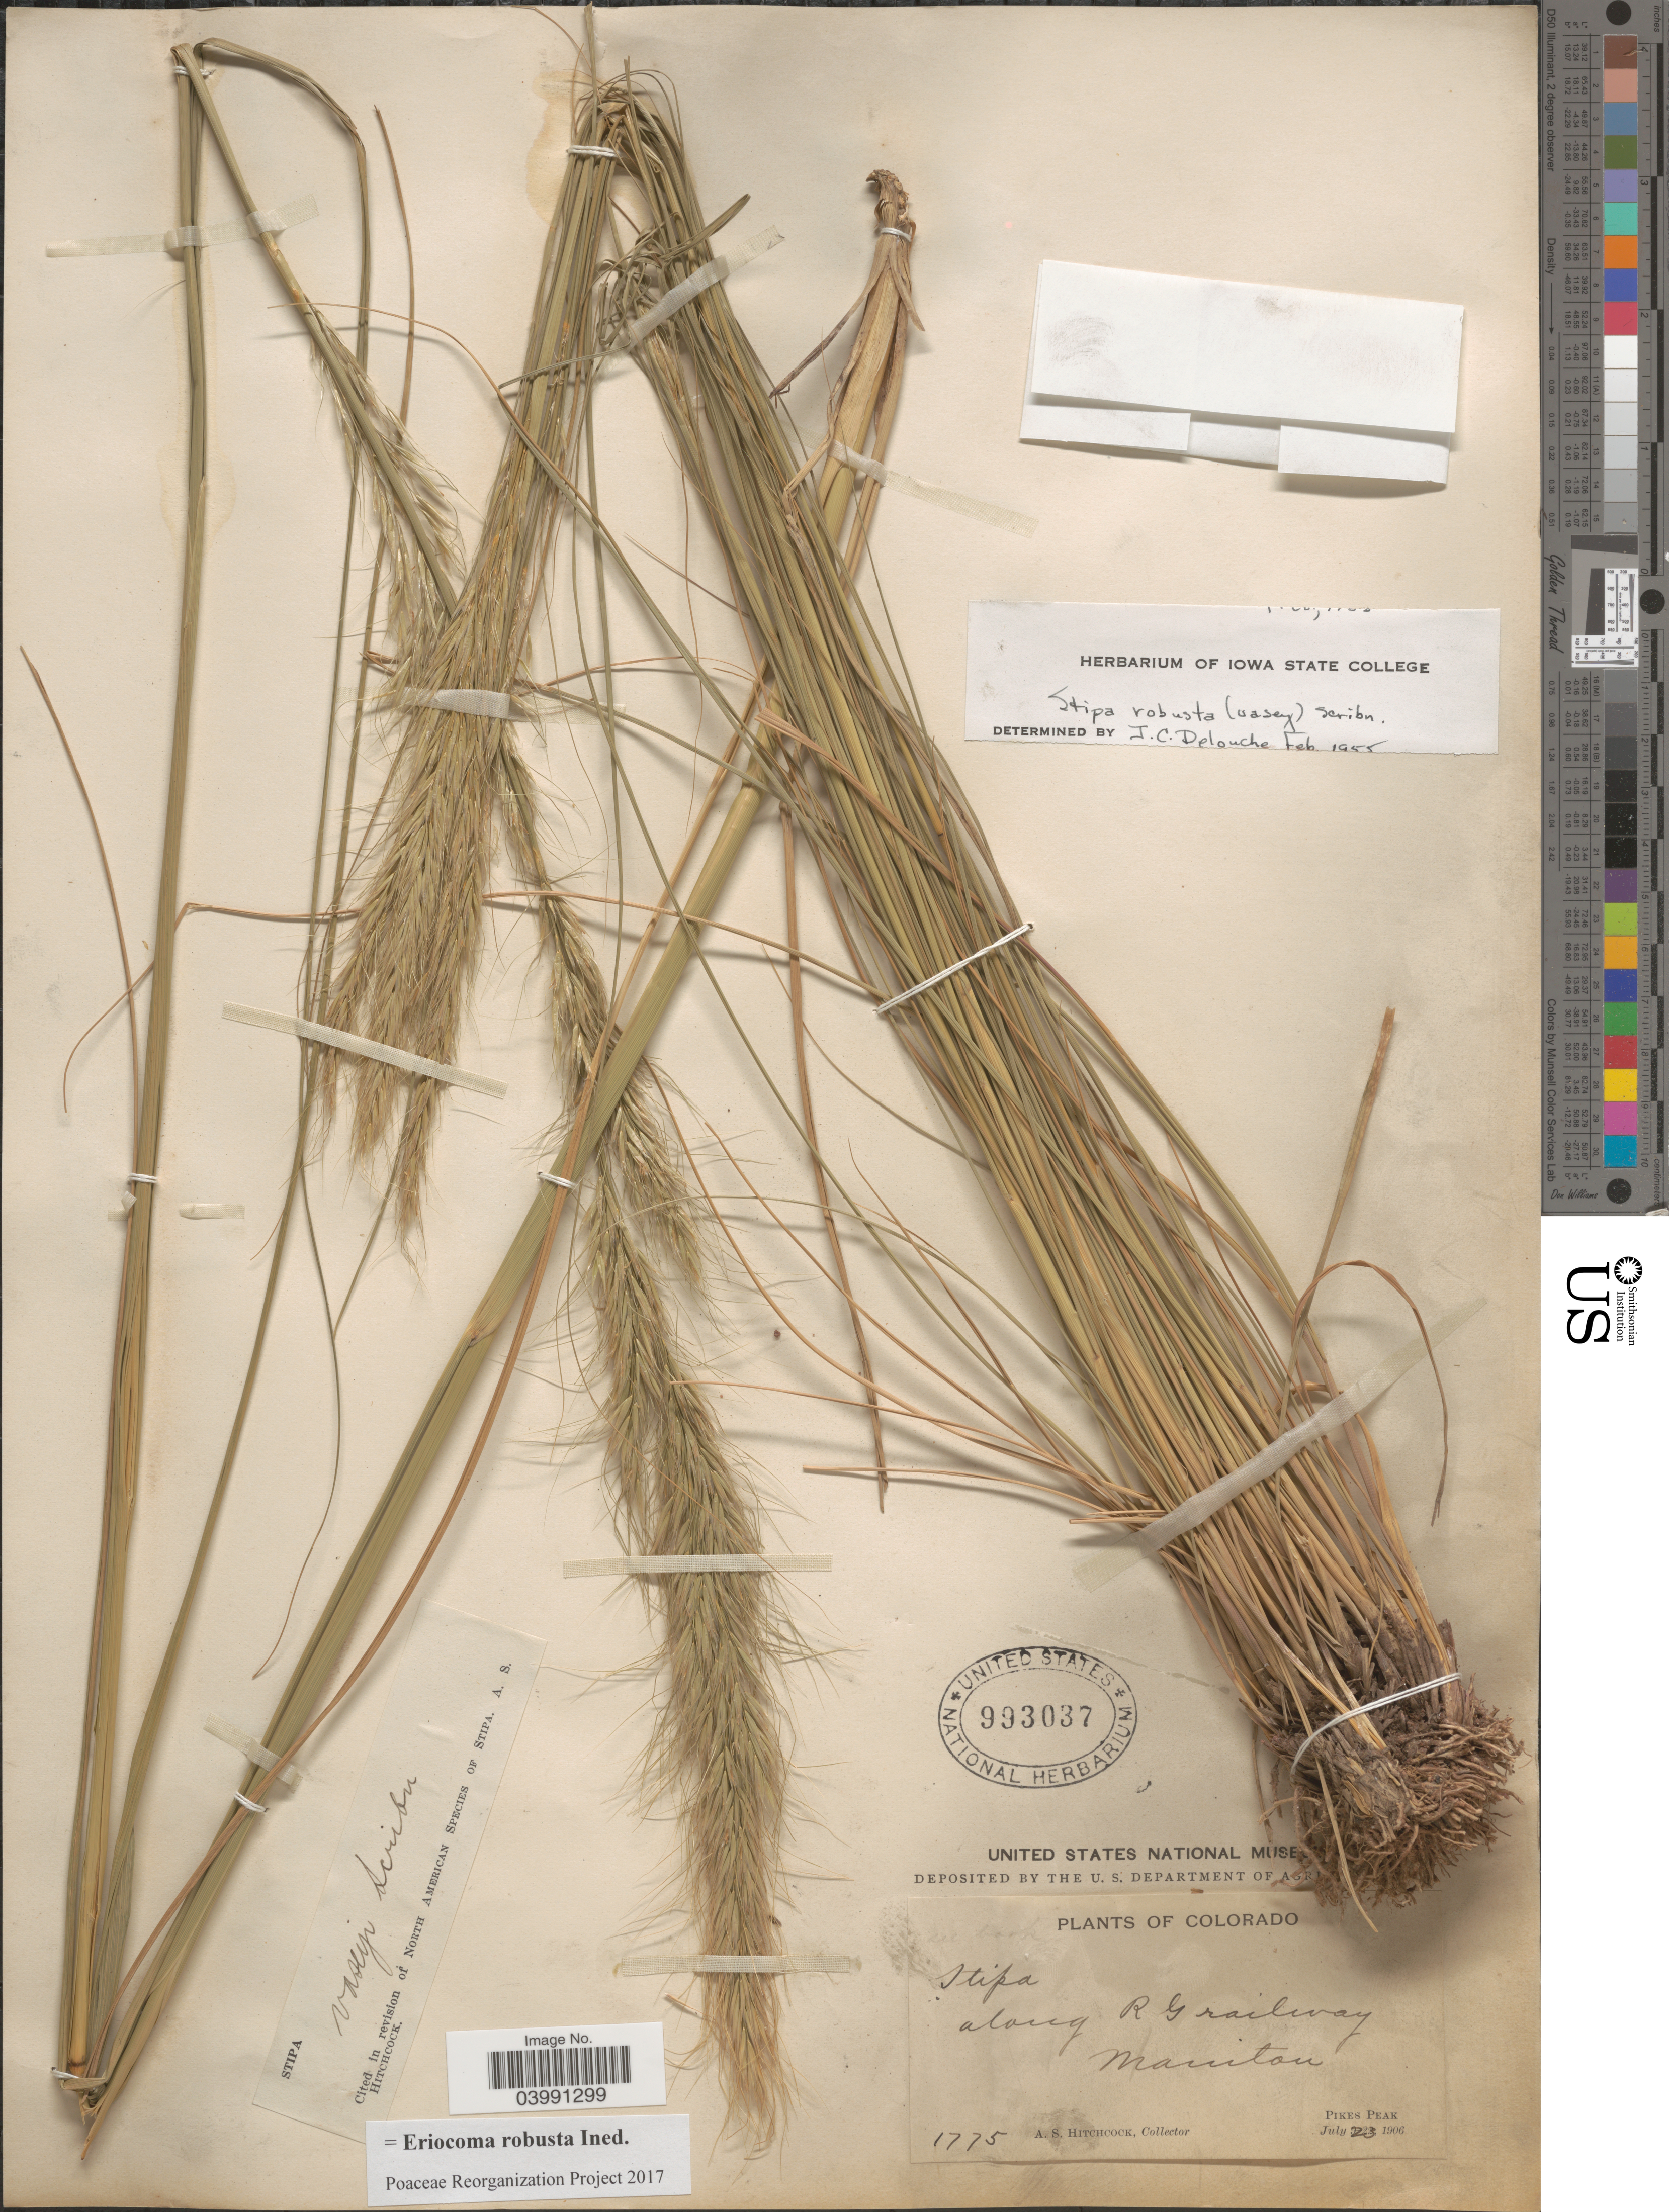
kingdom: Plantae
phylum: Tracheophyta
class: Liliopsida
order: Poales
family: Poaceae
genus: Eriocoma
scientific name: Eriocoma robusta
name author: (Vasey) Romasch.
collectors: A. S. Hitchcock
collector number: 1775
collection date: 1906-07-23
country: United States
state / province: Colorado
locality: Along R G railway, Manitou. Pikes Peak.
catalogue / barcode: US 993037